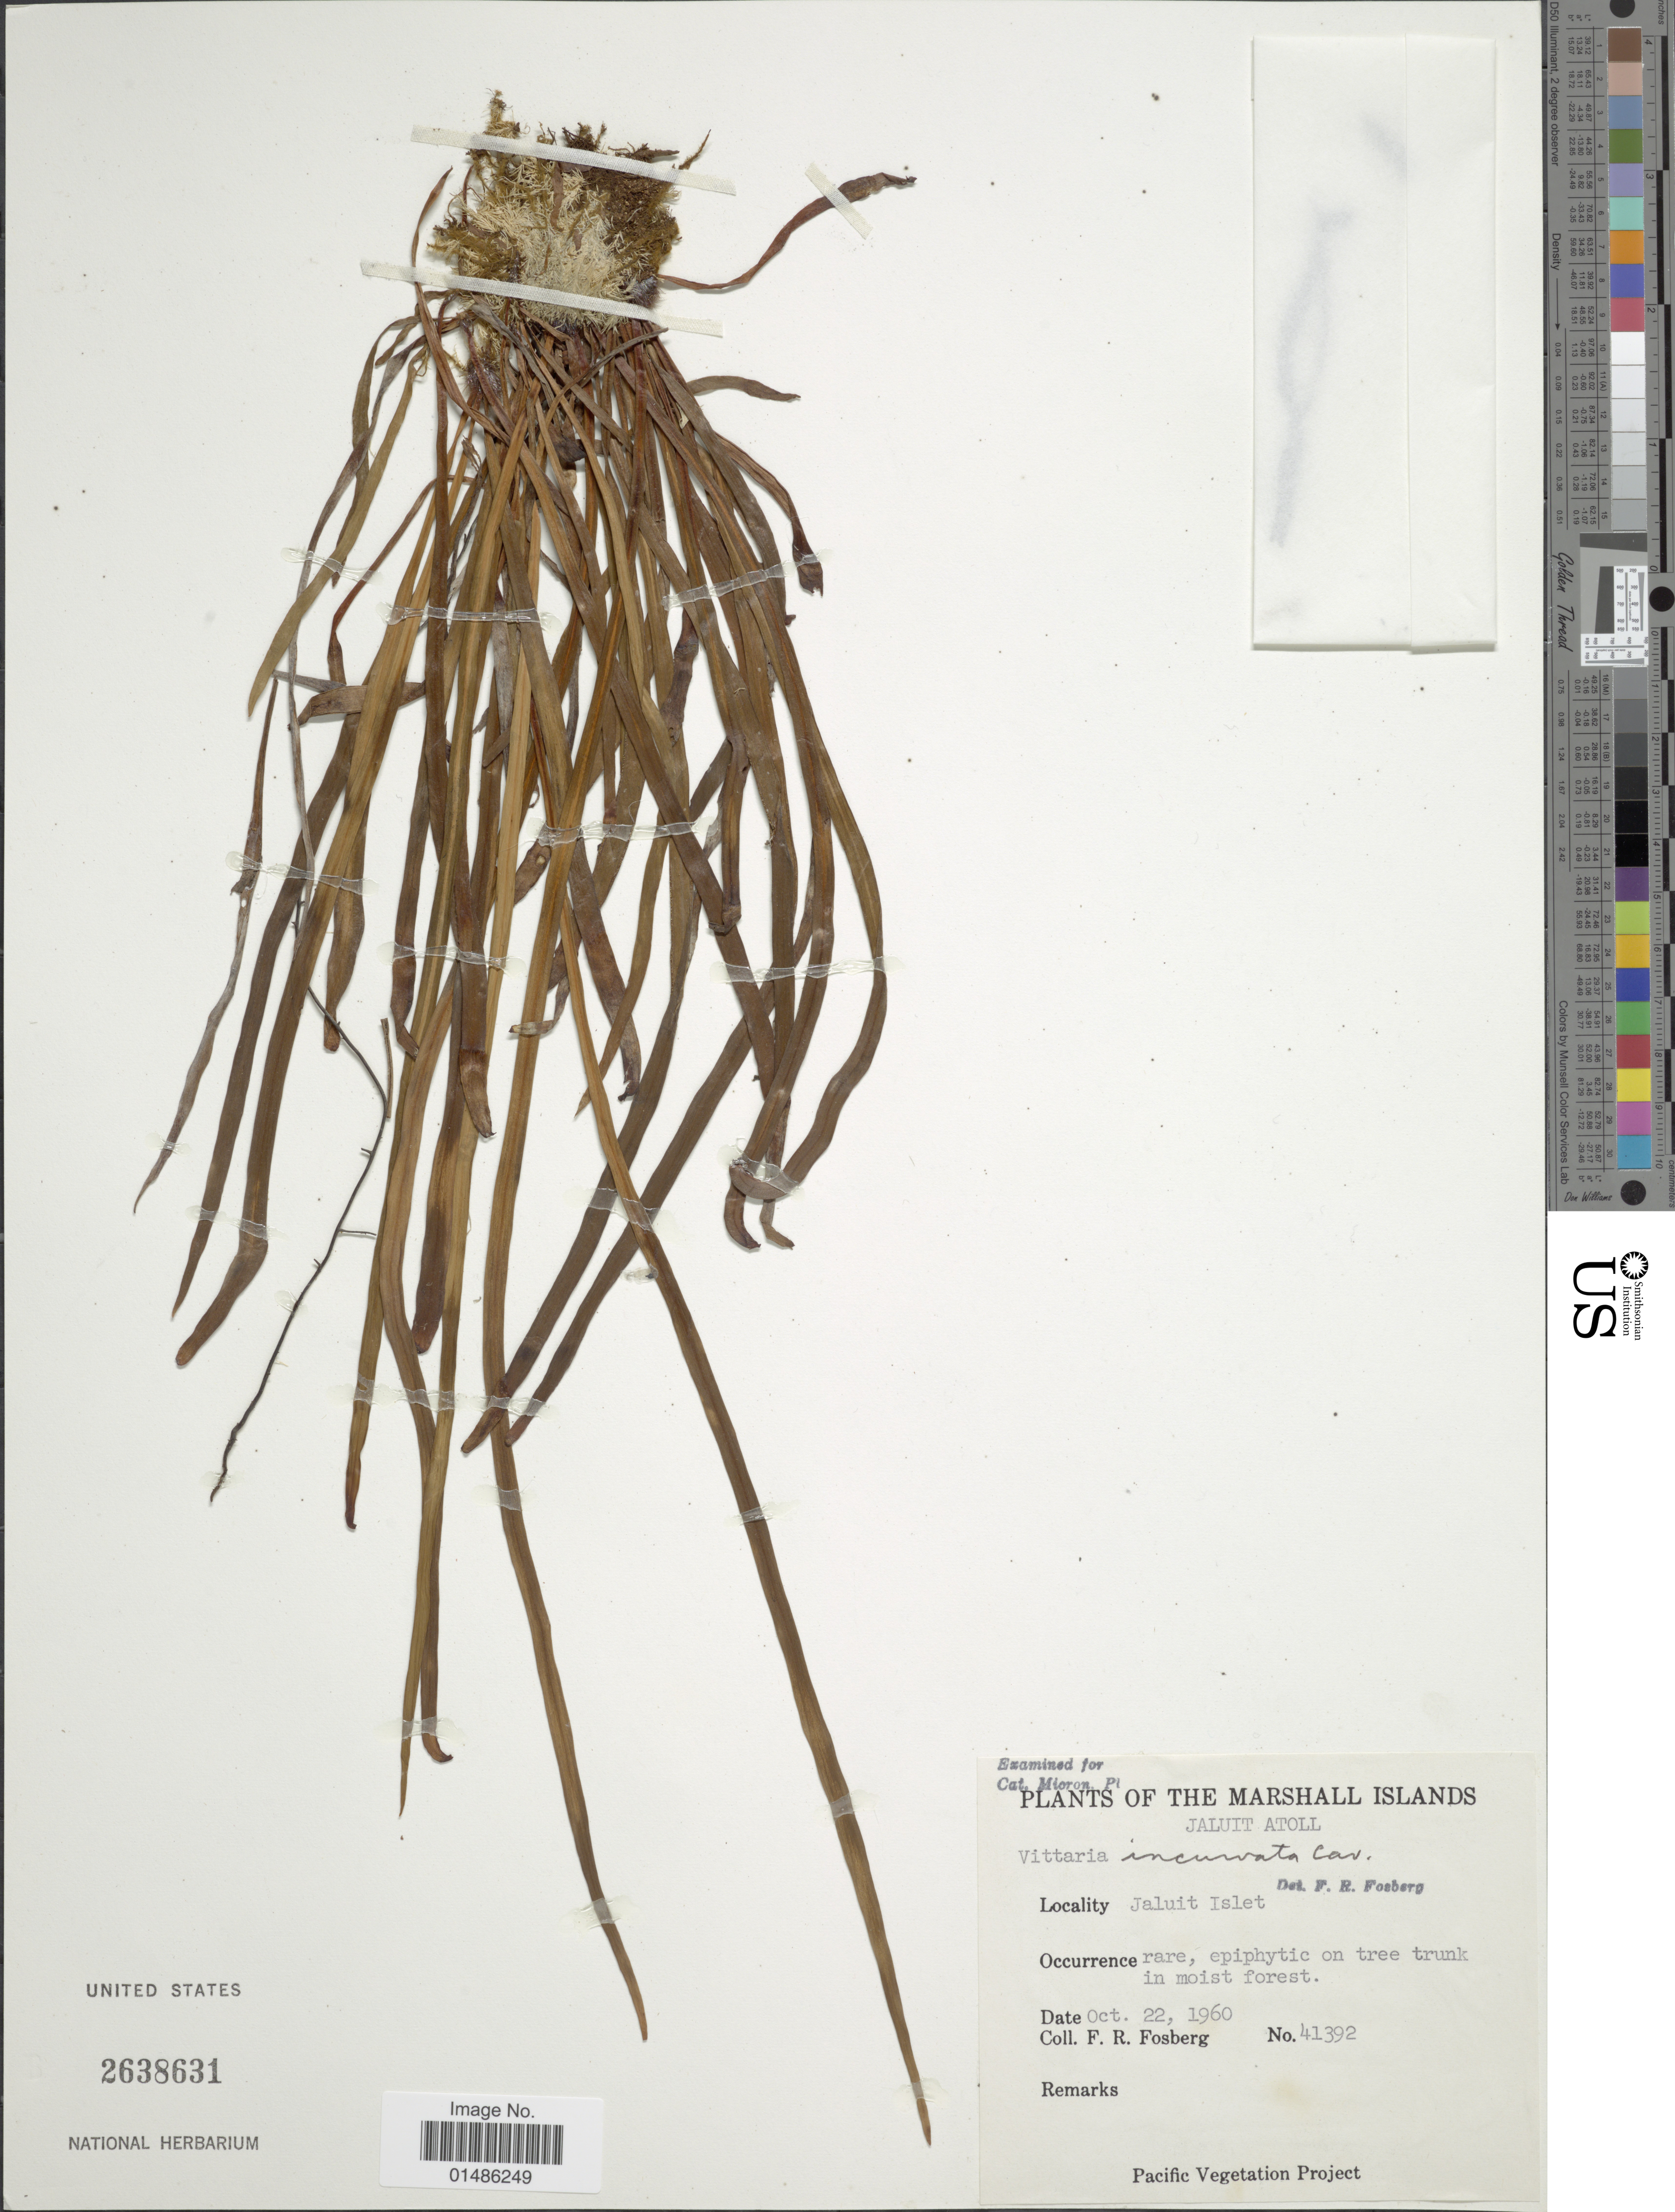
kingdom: Plantae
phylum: Tracheophyta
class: Polypodiopsida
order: Polypodiales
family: Pteridaceae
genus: Haplopteris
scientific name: Haplopteris ensiformis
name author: (Sw.) E.H. Crane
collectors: F. R. Fosberg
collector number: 41392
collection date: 1960-10-22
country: Marshall Islands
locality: Jaluit Atoll. Jaluit Islet.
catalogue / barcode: US 2638631